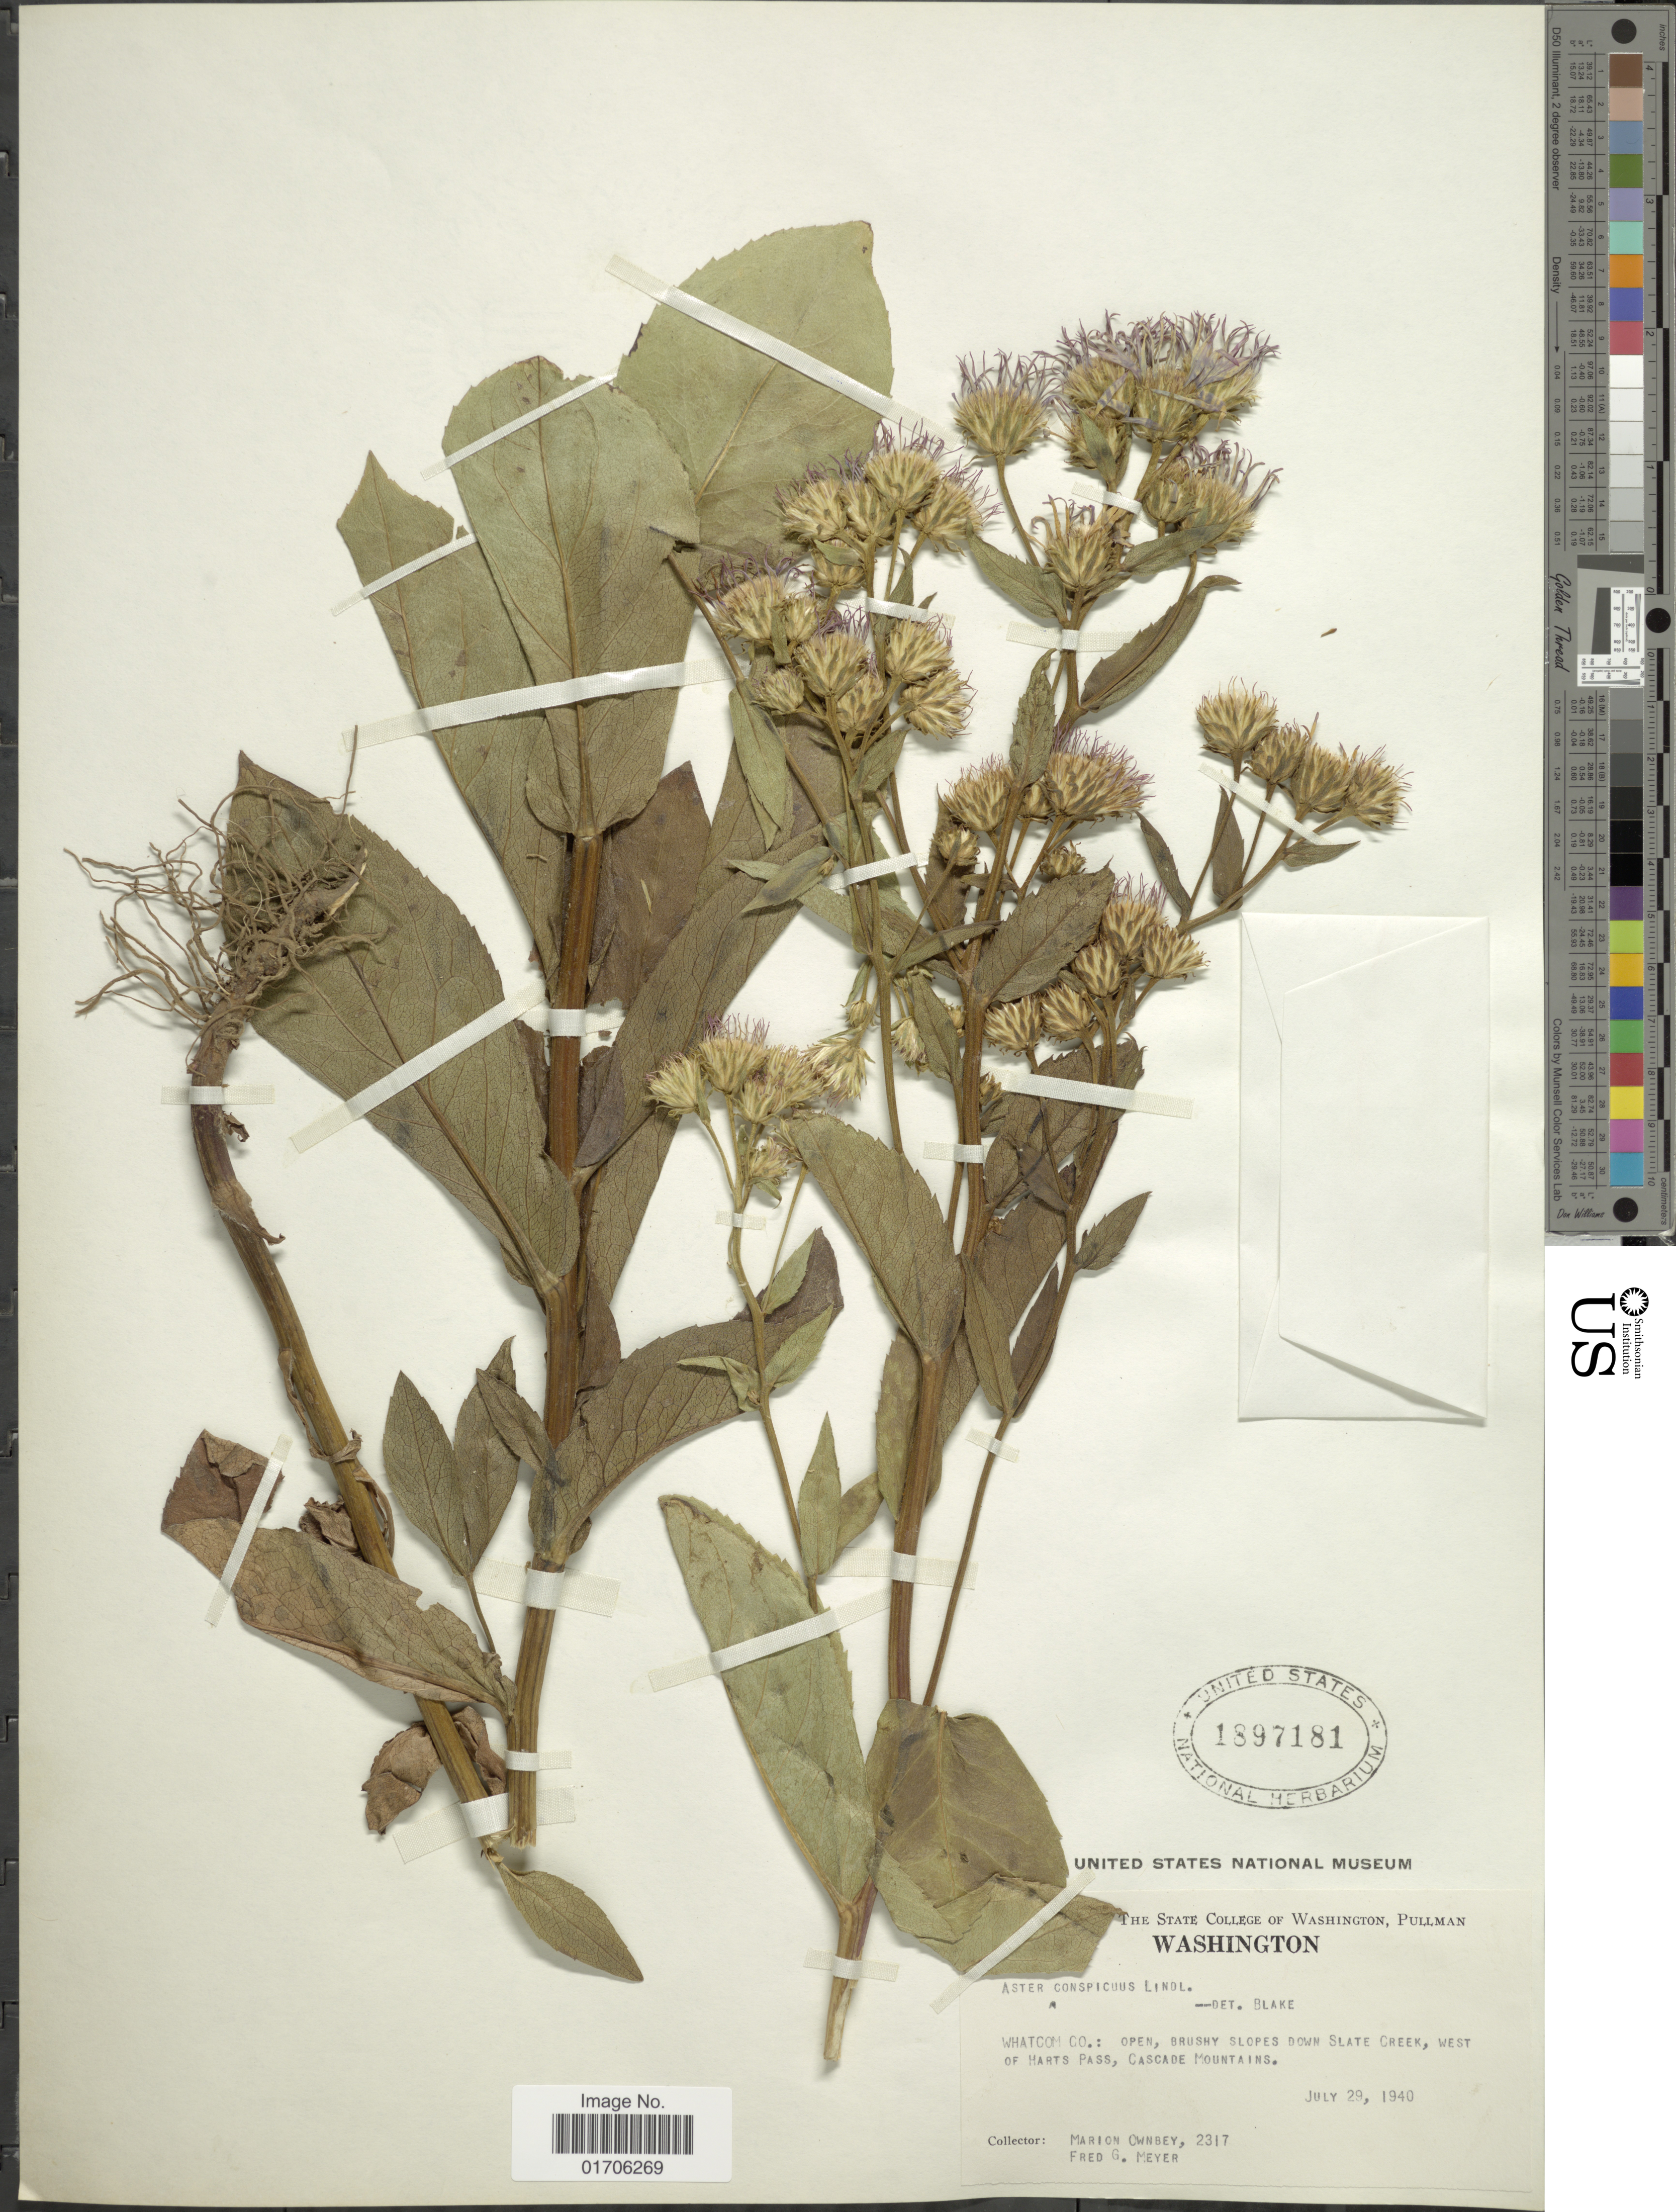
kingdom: Plantae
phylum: Tracheophyta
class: Magnoliopsida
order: Asterales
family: Asteraceae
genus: Eurybia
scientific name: Eurybia conspicua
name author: (Lindl.) G.L. Nesom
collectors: F. M. Ownbey & F. Meyer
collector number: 2317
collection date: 1940-07-29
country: United States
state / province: Washington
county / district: Whatcom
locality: Washington. Whatcom Co.: open, brushy slopes down State Creek, west of Harts Pass, Cascade Mountains.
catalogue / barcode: US 1897181